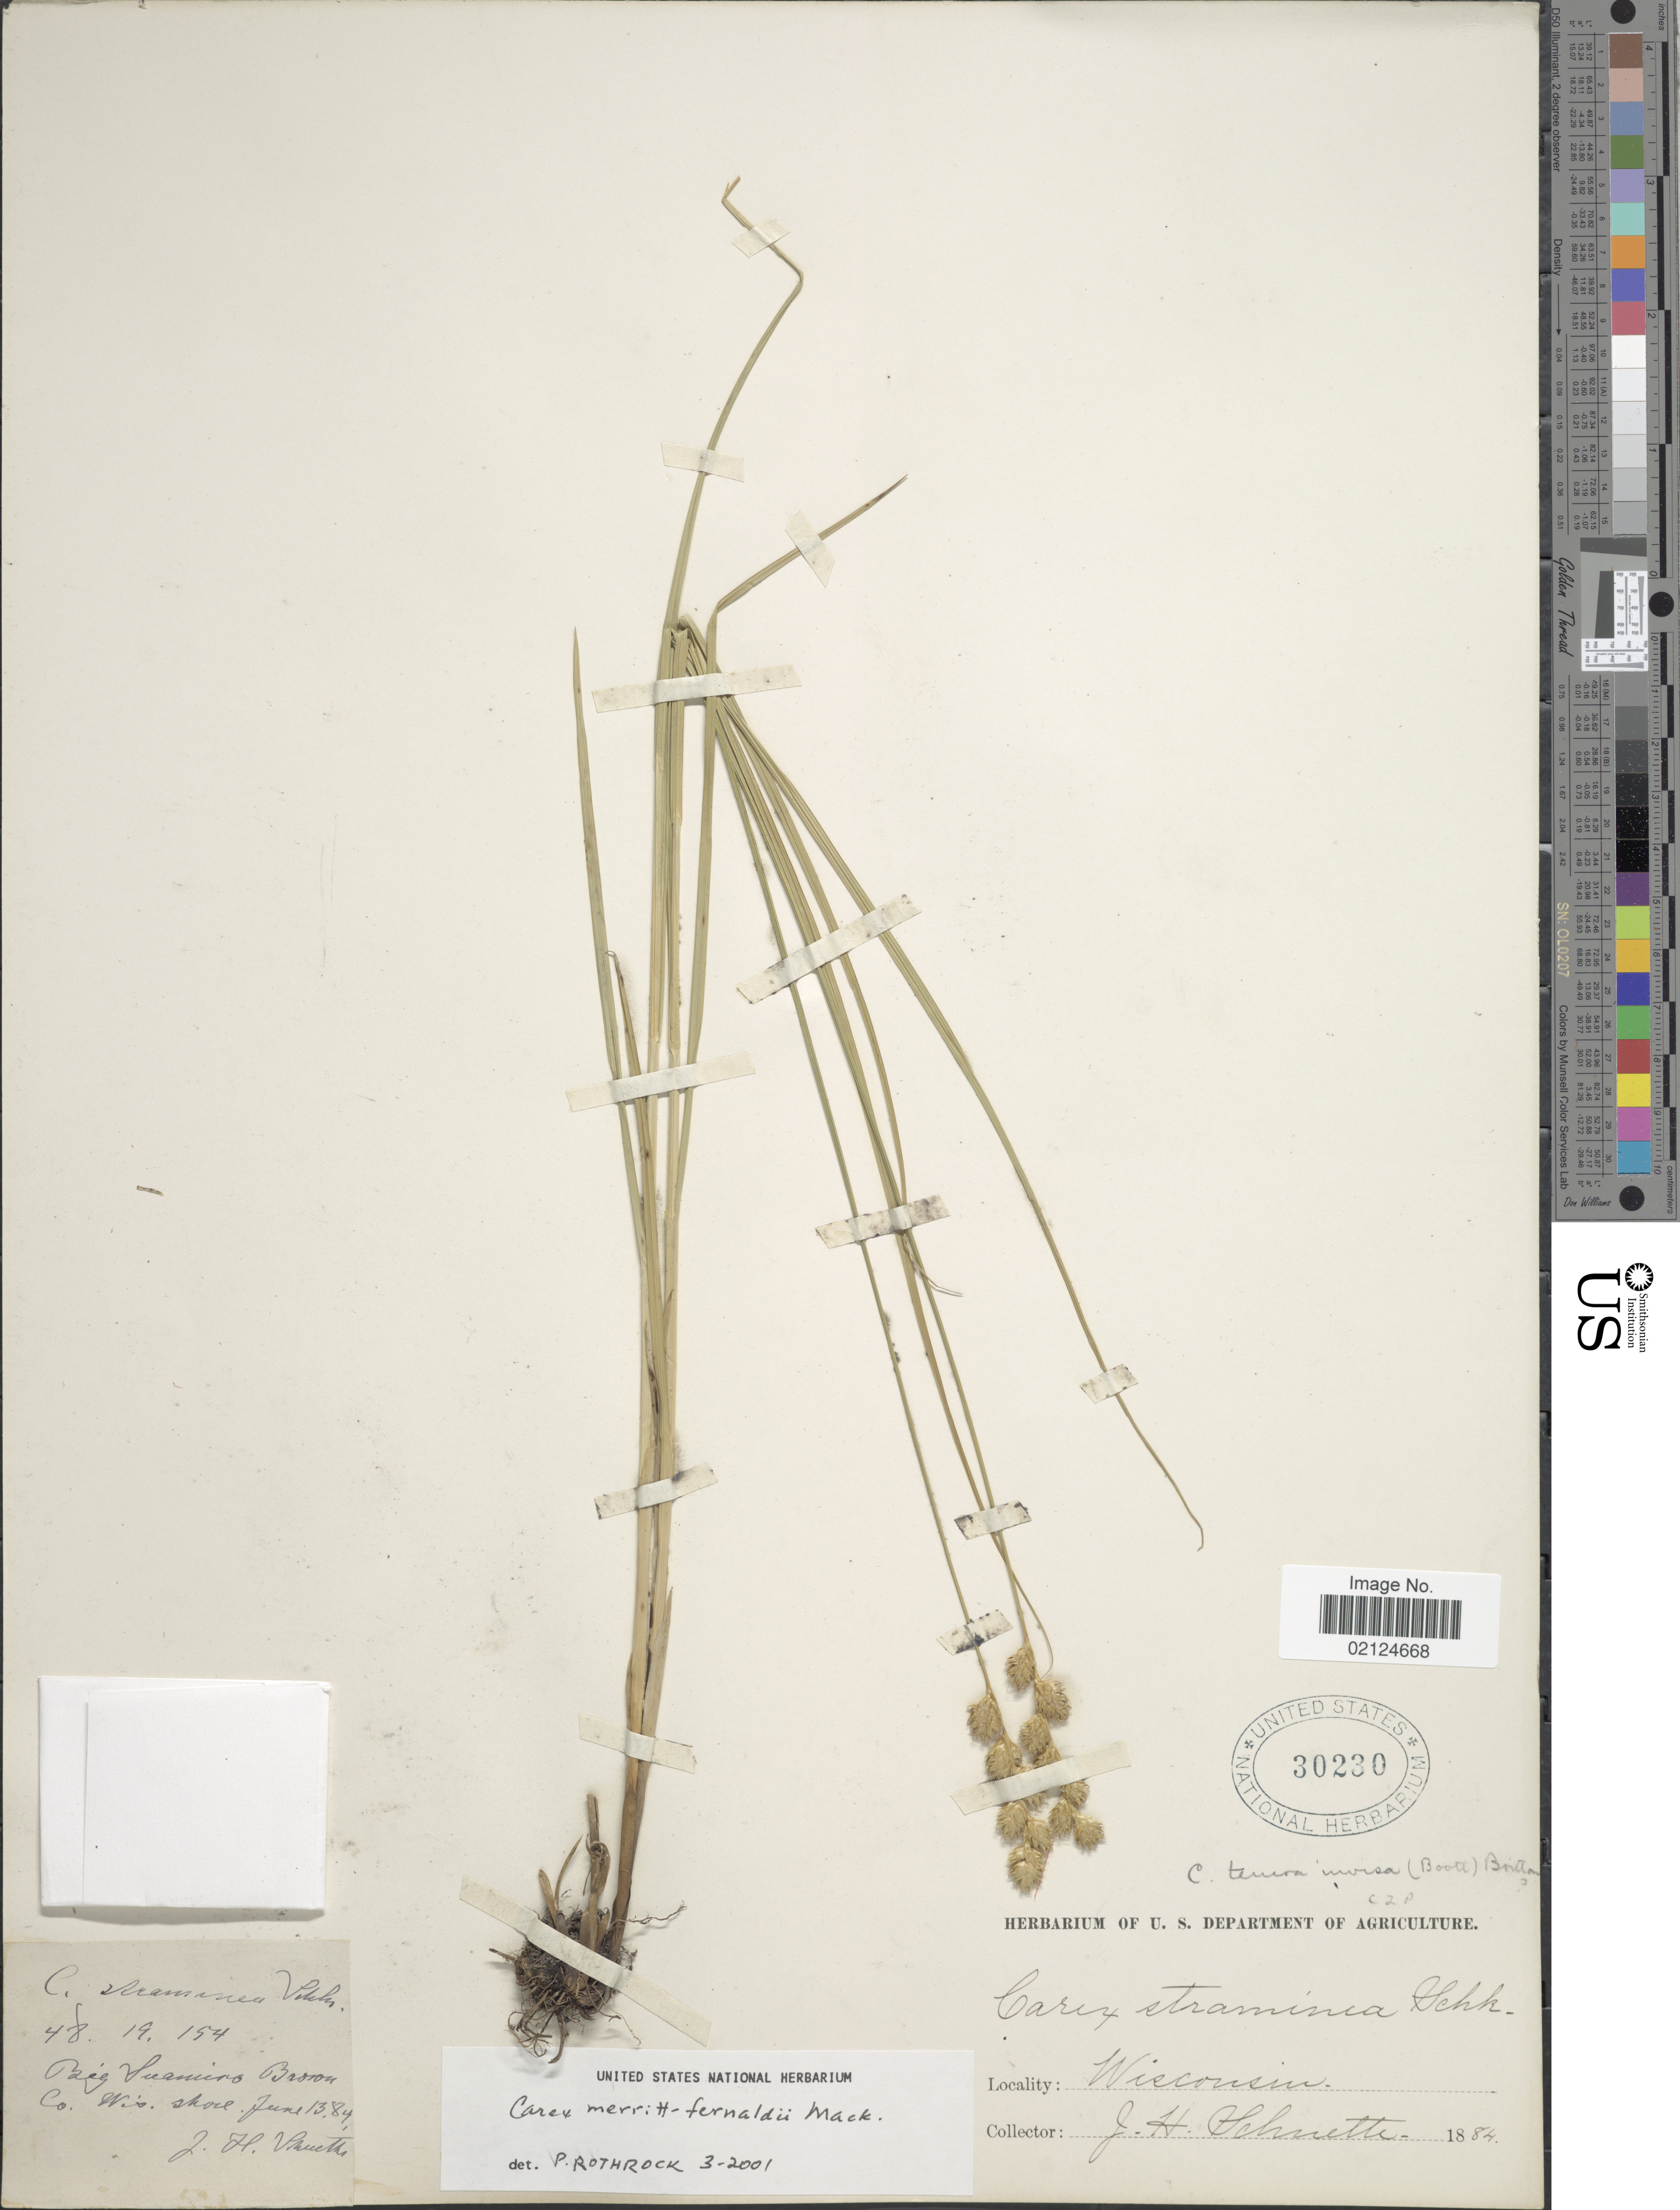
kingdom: Plantae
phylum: Tracheophyta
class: Liliopsida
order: Poales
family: Cyperaceae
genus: Carex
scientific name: Carex merritt-fernaldii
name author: Mack.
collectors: J. H. Schuette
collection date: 1884-06-13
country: United States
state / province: Wisconsin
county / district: Brown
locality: Big Suamico shore, Brown Co.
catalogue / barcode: US 30230